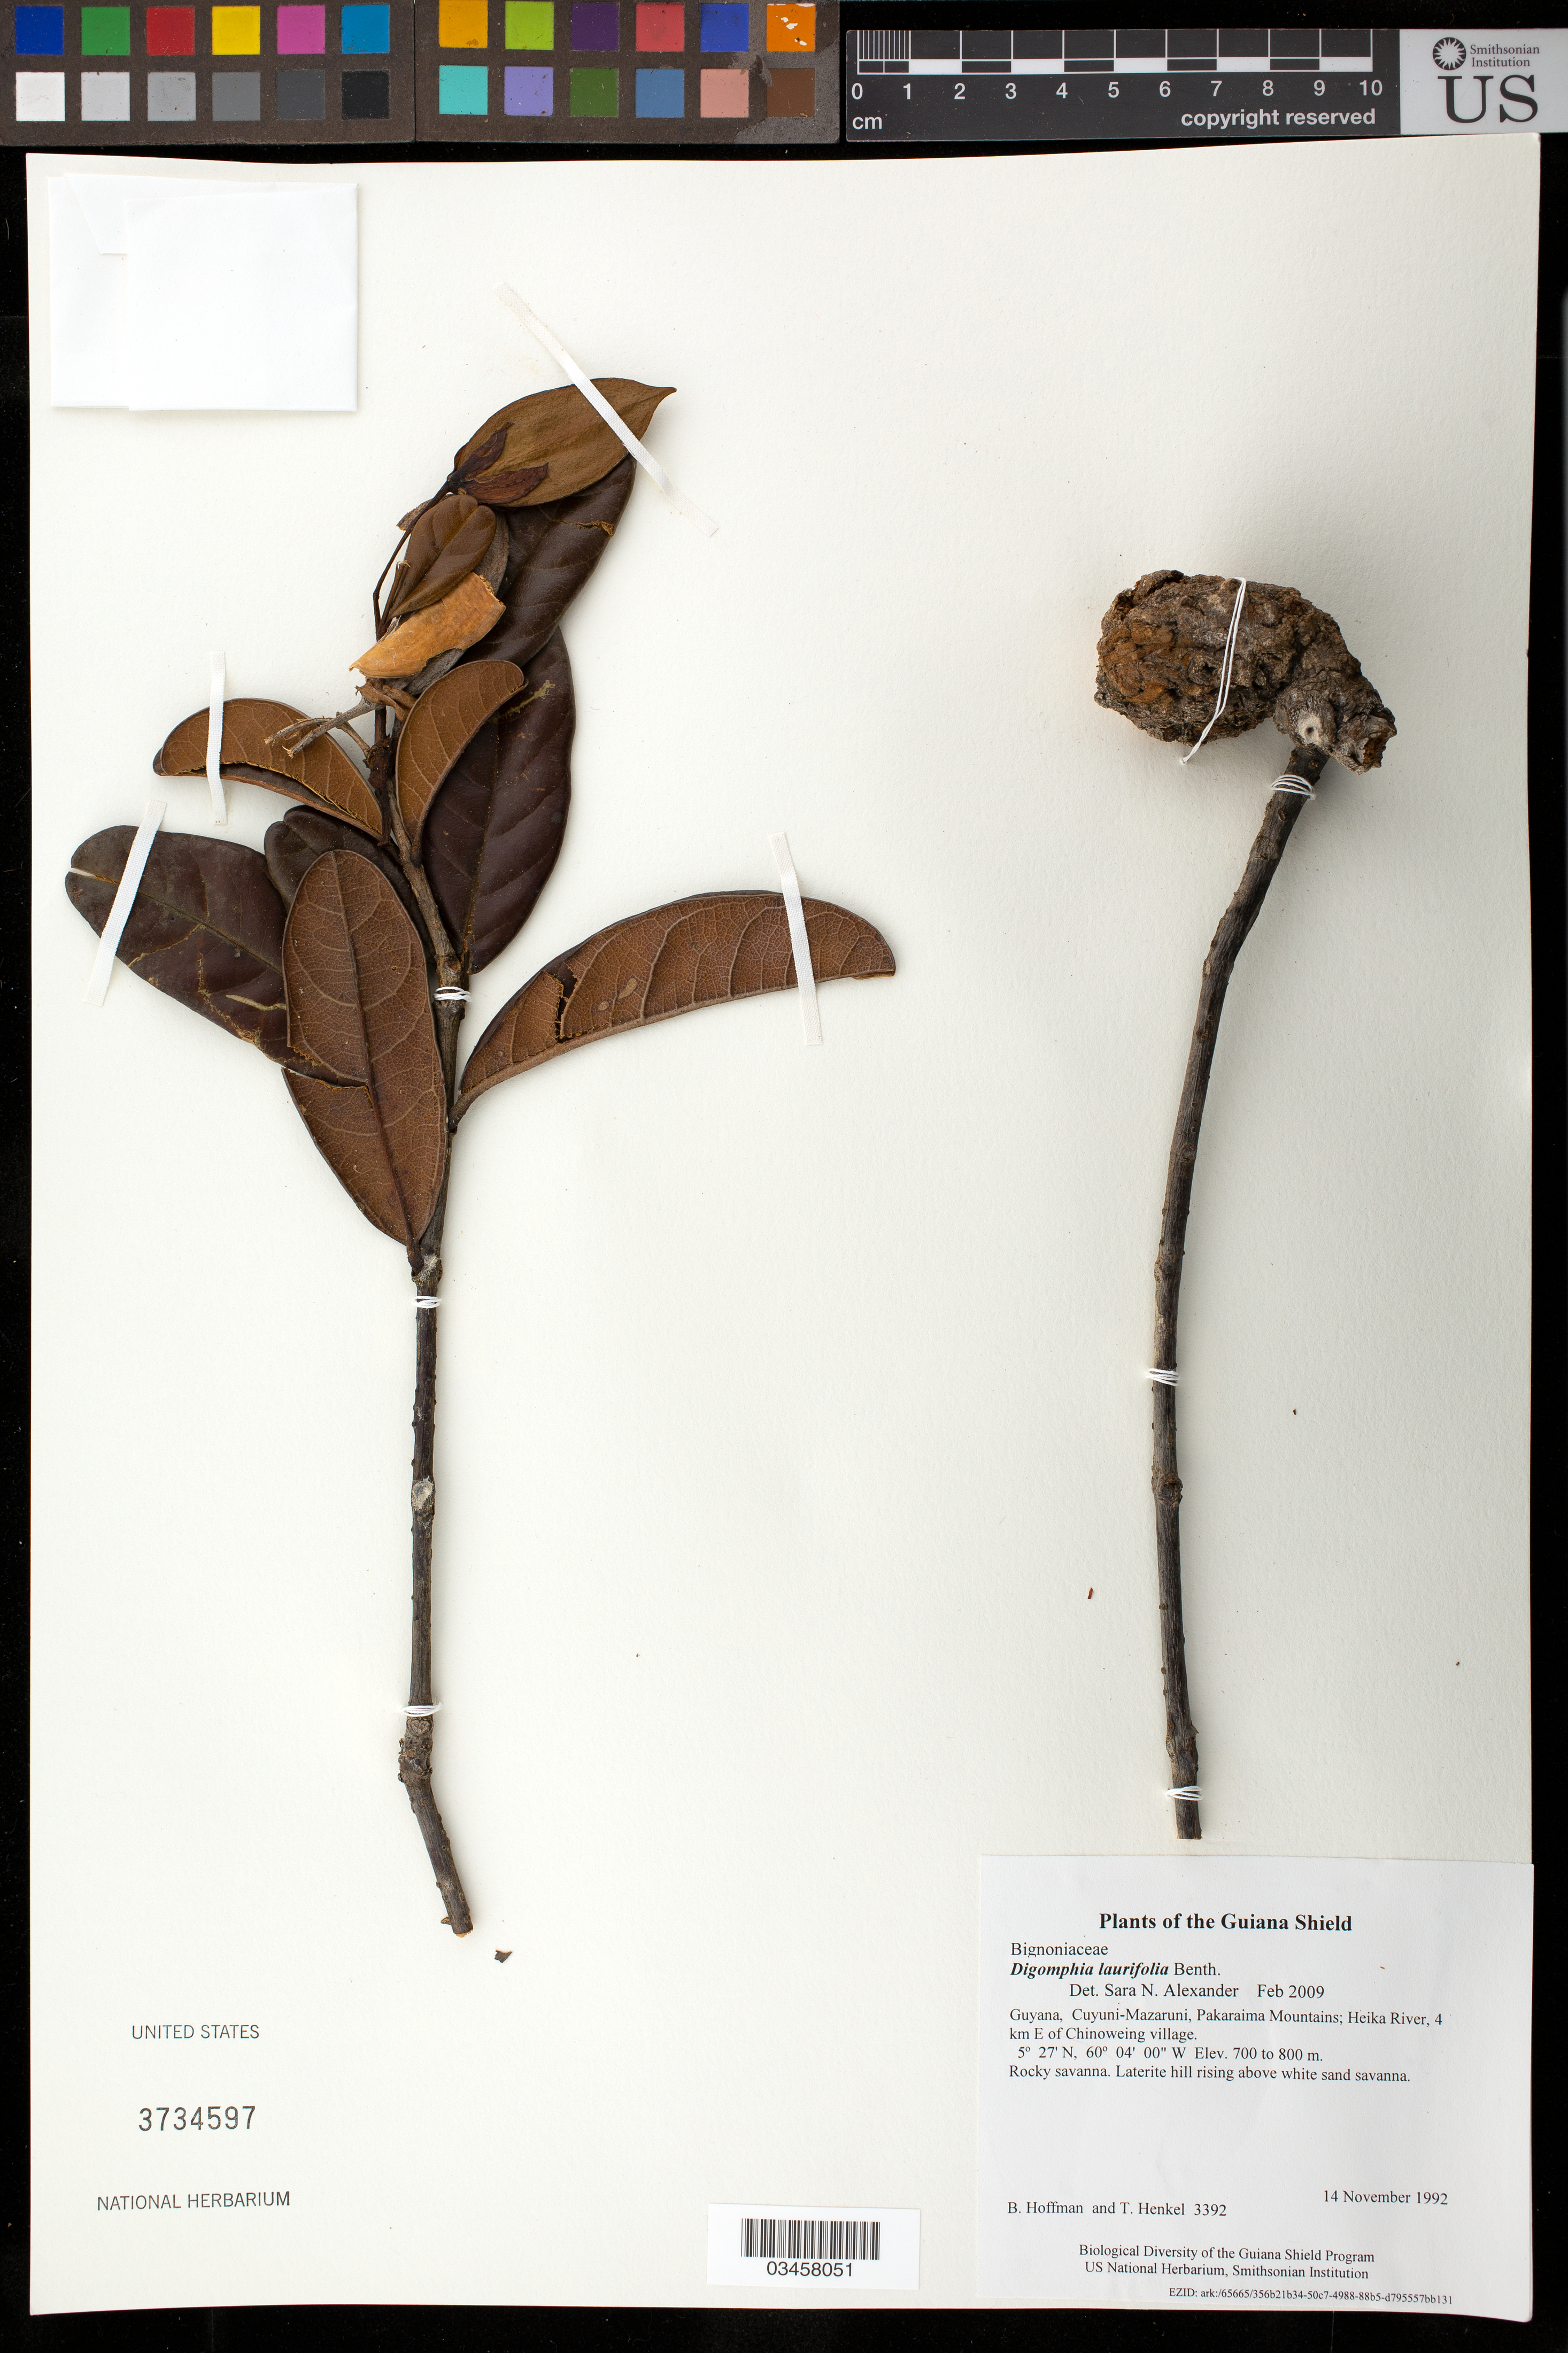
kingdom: Plantae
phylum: Tracheophyta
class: Magnoliopsida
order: Lamiales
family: Bignoniaceae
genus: Digomphia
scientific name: Digomphia laurifolia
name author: Benth.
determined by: Alexander, S. N.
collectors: B. Hoffman & T. Henkel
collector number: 3392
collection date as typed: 14 November 1992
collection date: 1992-11-14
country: Guyana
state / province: Cuyuni-Mazaruni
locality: Pakaraima Mountains; Heika River, 4 km E of Chinoweing village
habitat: Rocky savanna. Laterite hill rising above white sand savanna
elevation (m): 700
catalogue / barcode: US 3734597